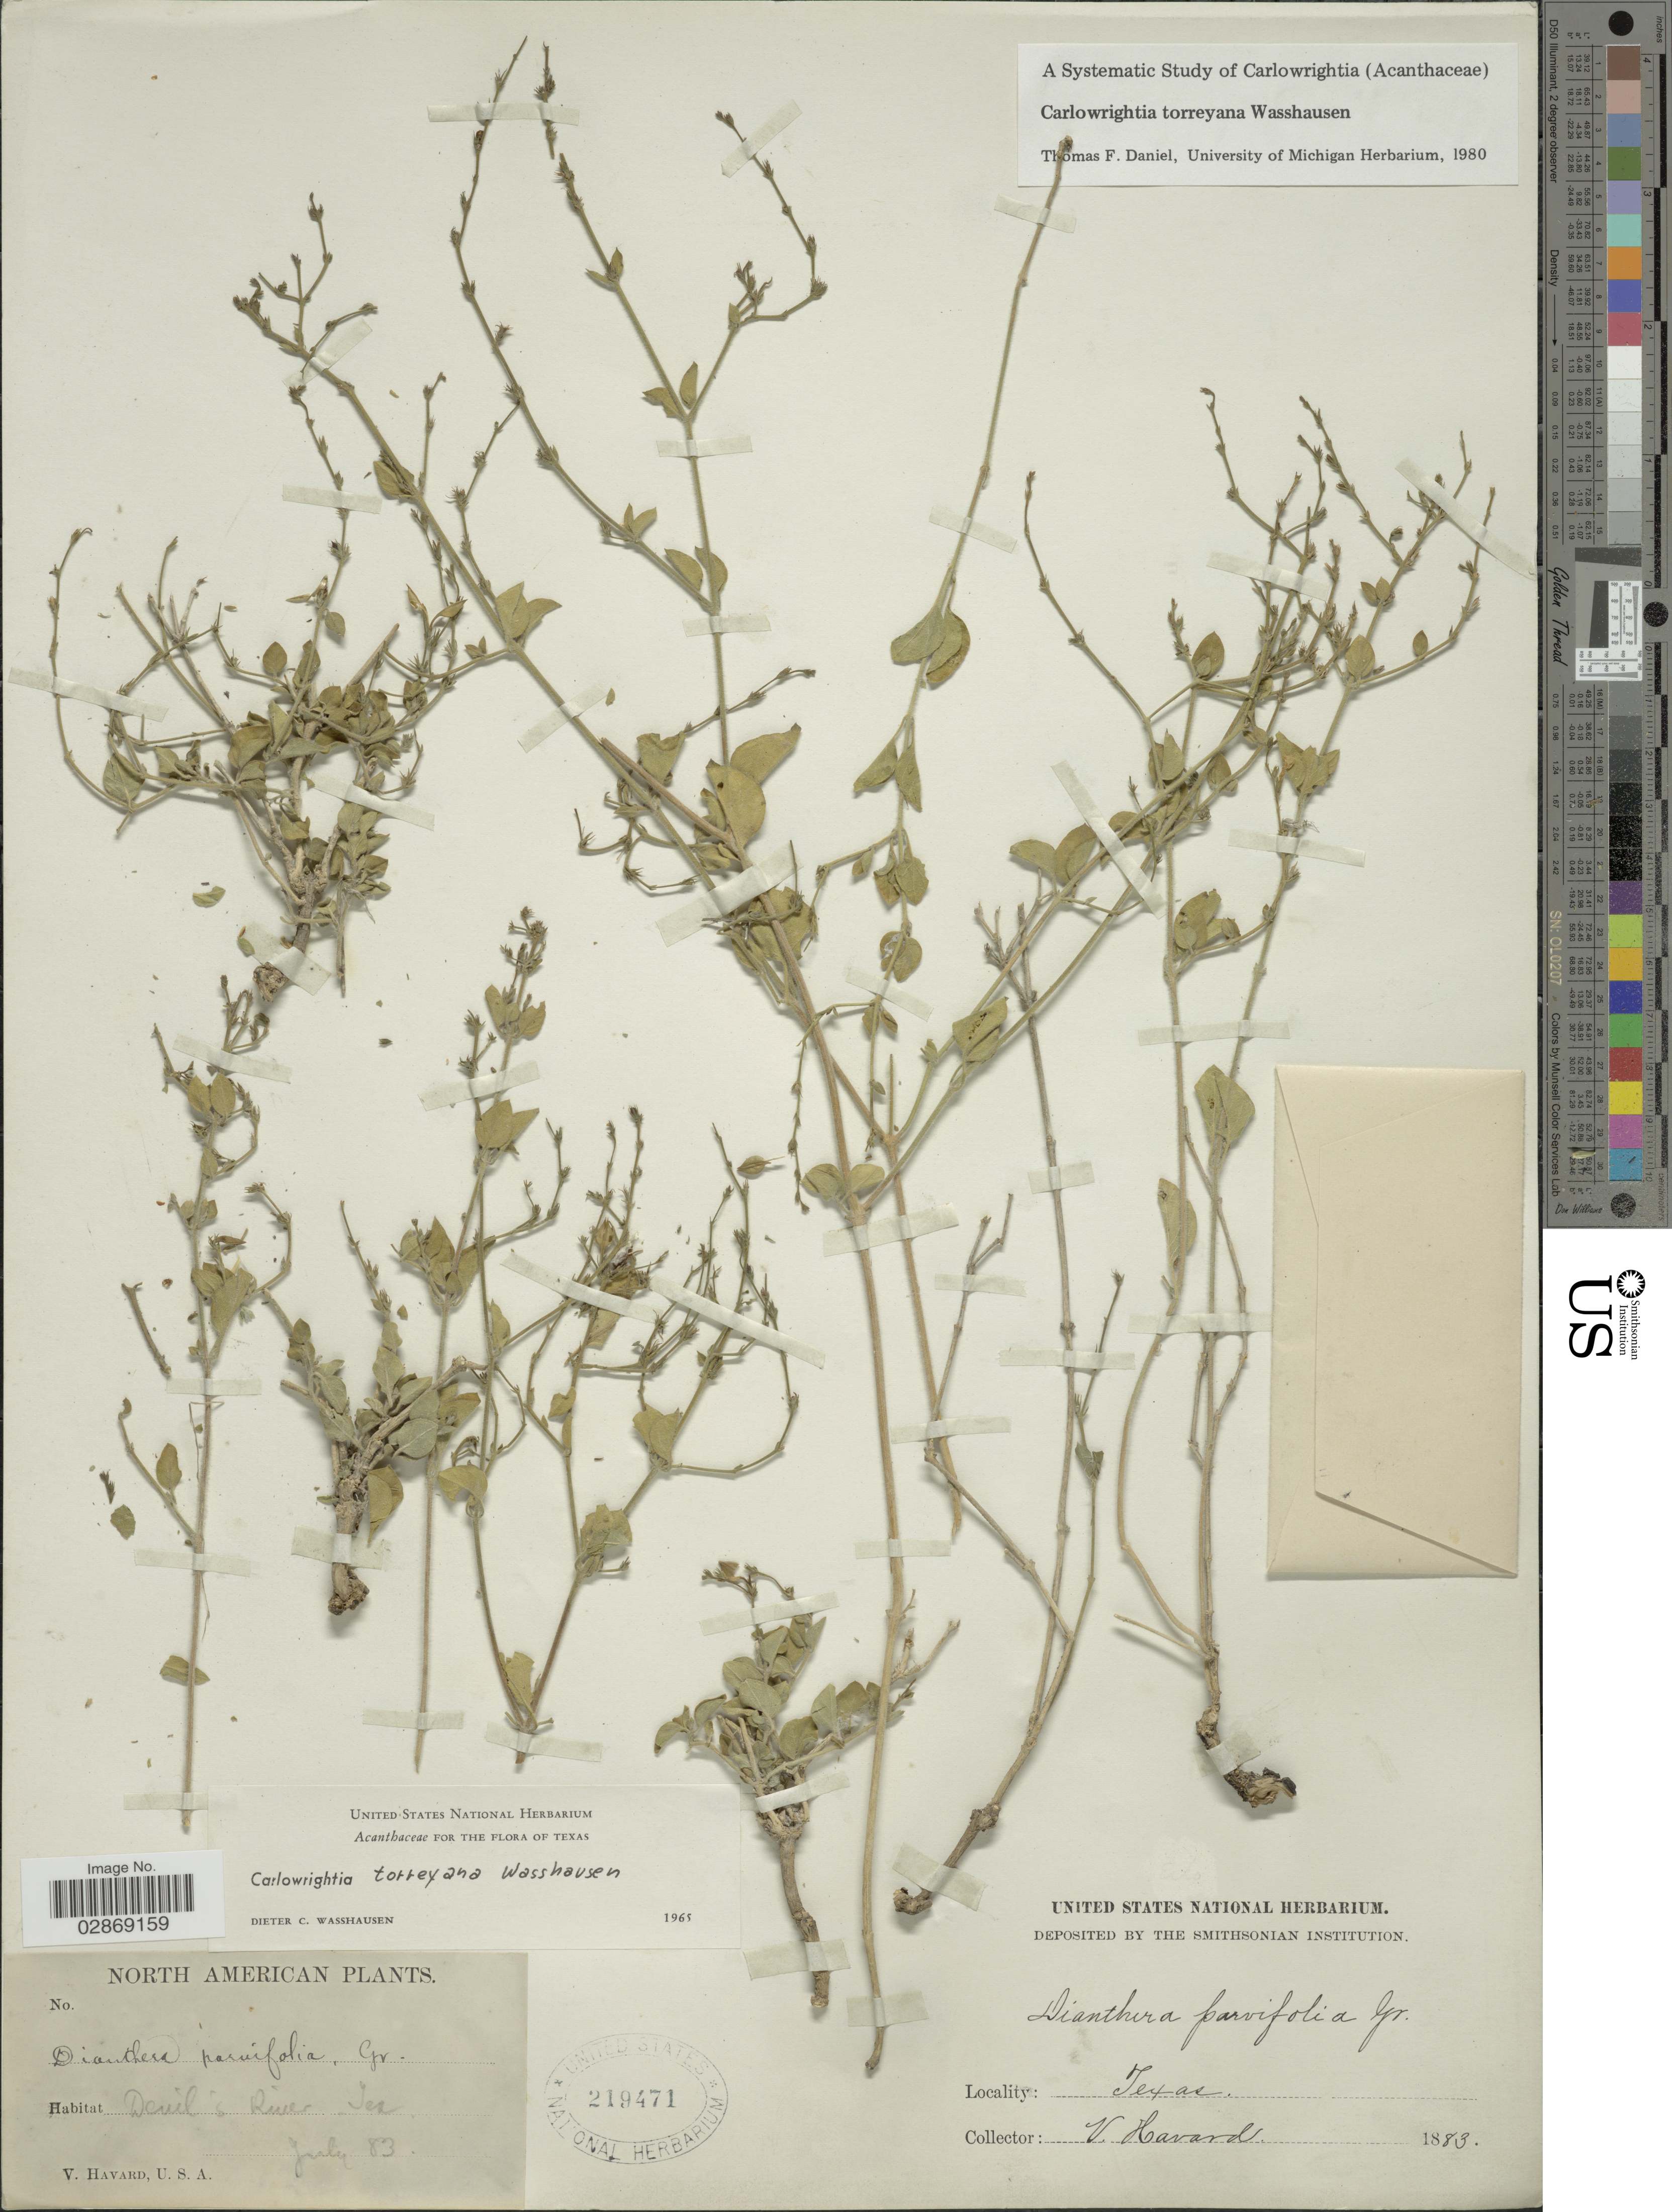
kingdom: Plantae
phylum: Tracheophyta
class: Magnoliopsida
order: Lamiales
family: Acanthaceae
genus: Carlowrightia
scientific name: Carlowrightia torreyana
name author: Wassh.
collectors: V. Havard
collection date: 1883-07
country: United States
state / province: Texas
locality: Devil's River, Tex.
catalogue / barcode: US 219471